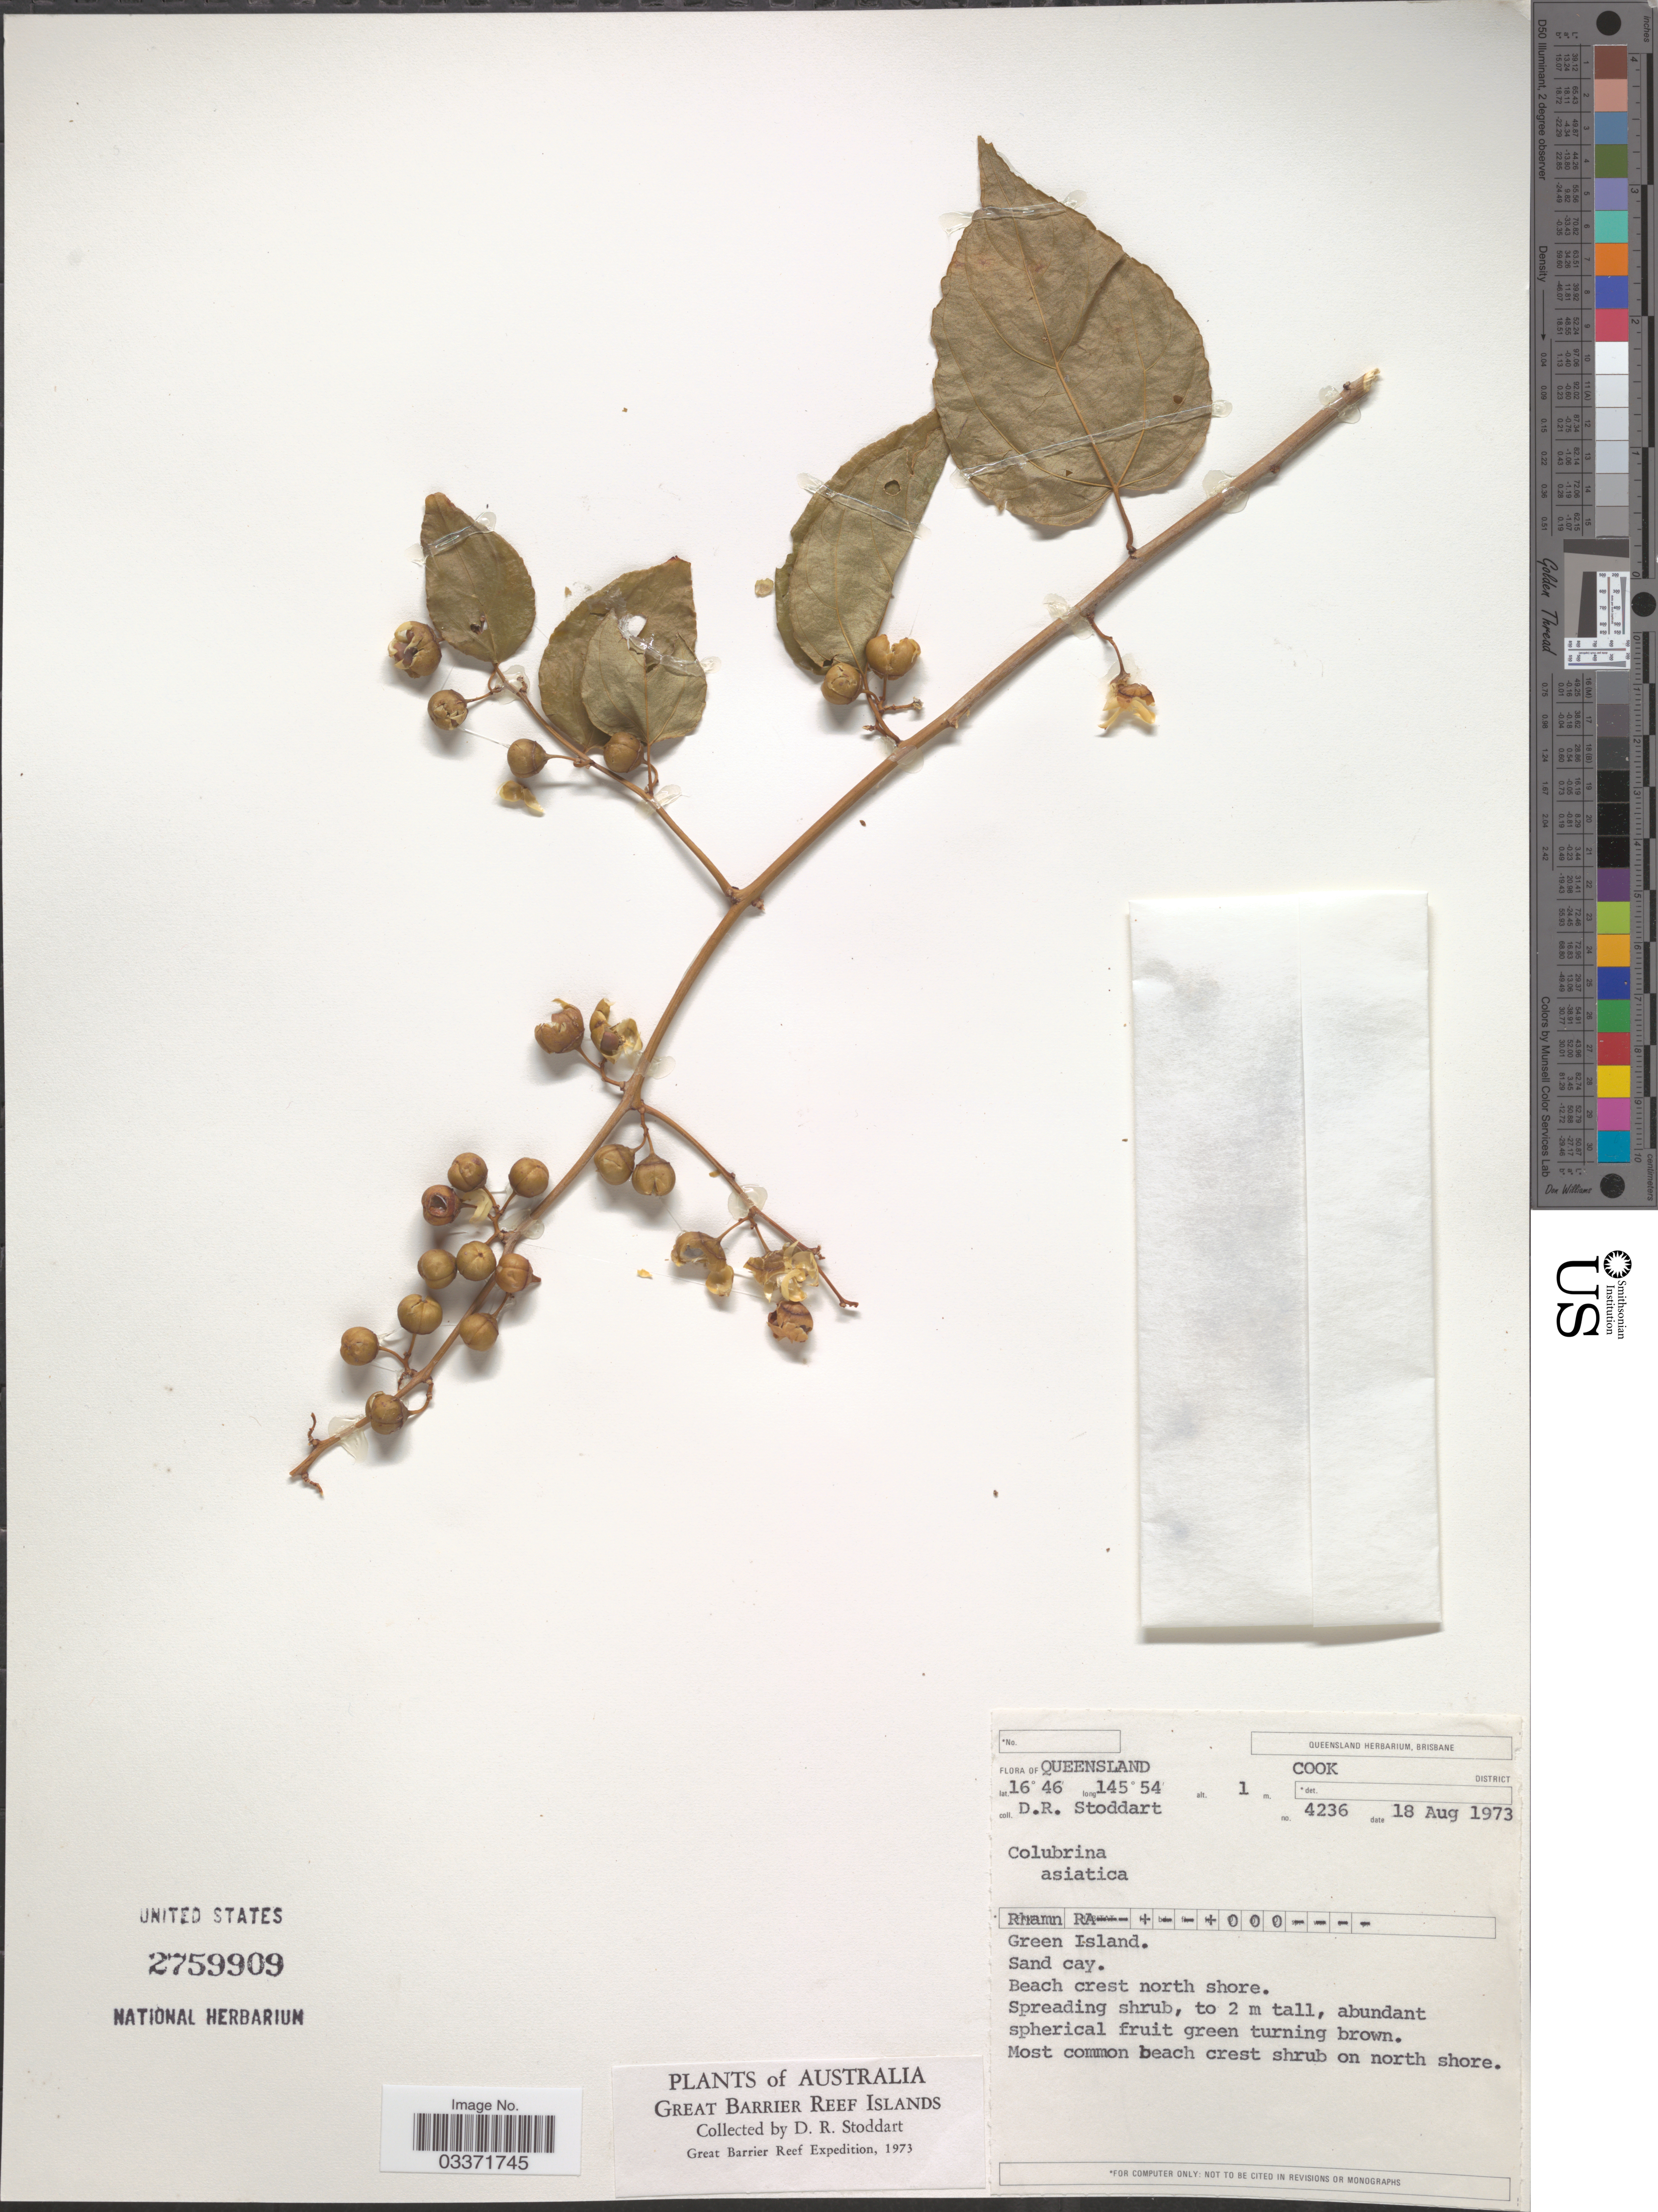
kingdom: Plantae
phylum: Tracheophyta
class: Magnoliopsida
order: Rosales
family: Rhamnaceae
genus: Colubrina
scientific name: Colubrina asiatica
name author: (L.) Brongn.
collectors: D. R. Stoddart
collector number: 4236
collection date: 1973-08-18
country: Australia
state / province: Queensland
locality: Great Barrier Reef Islands, Cook District, Green Island.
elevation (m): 1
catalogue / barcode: US 2759909